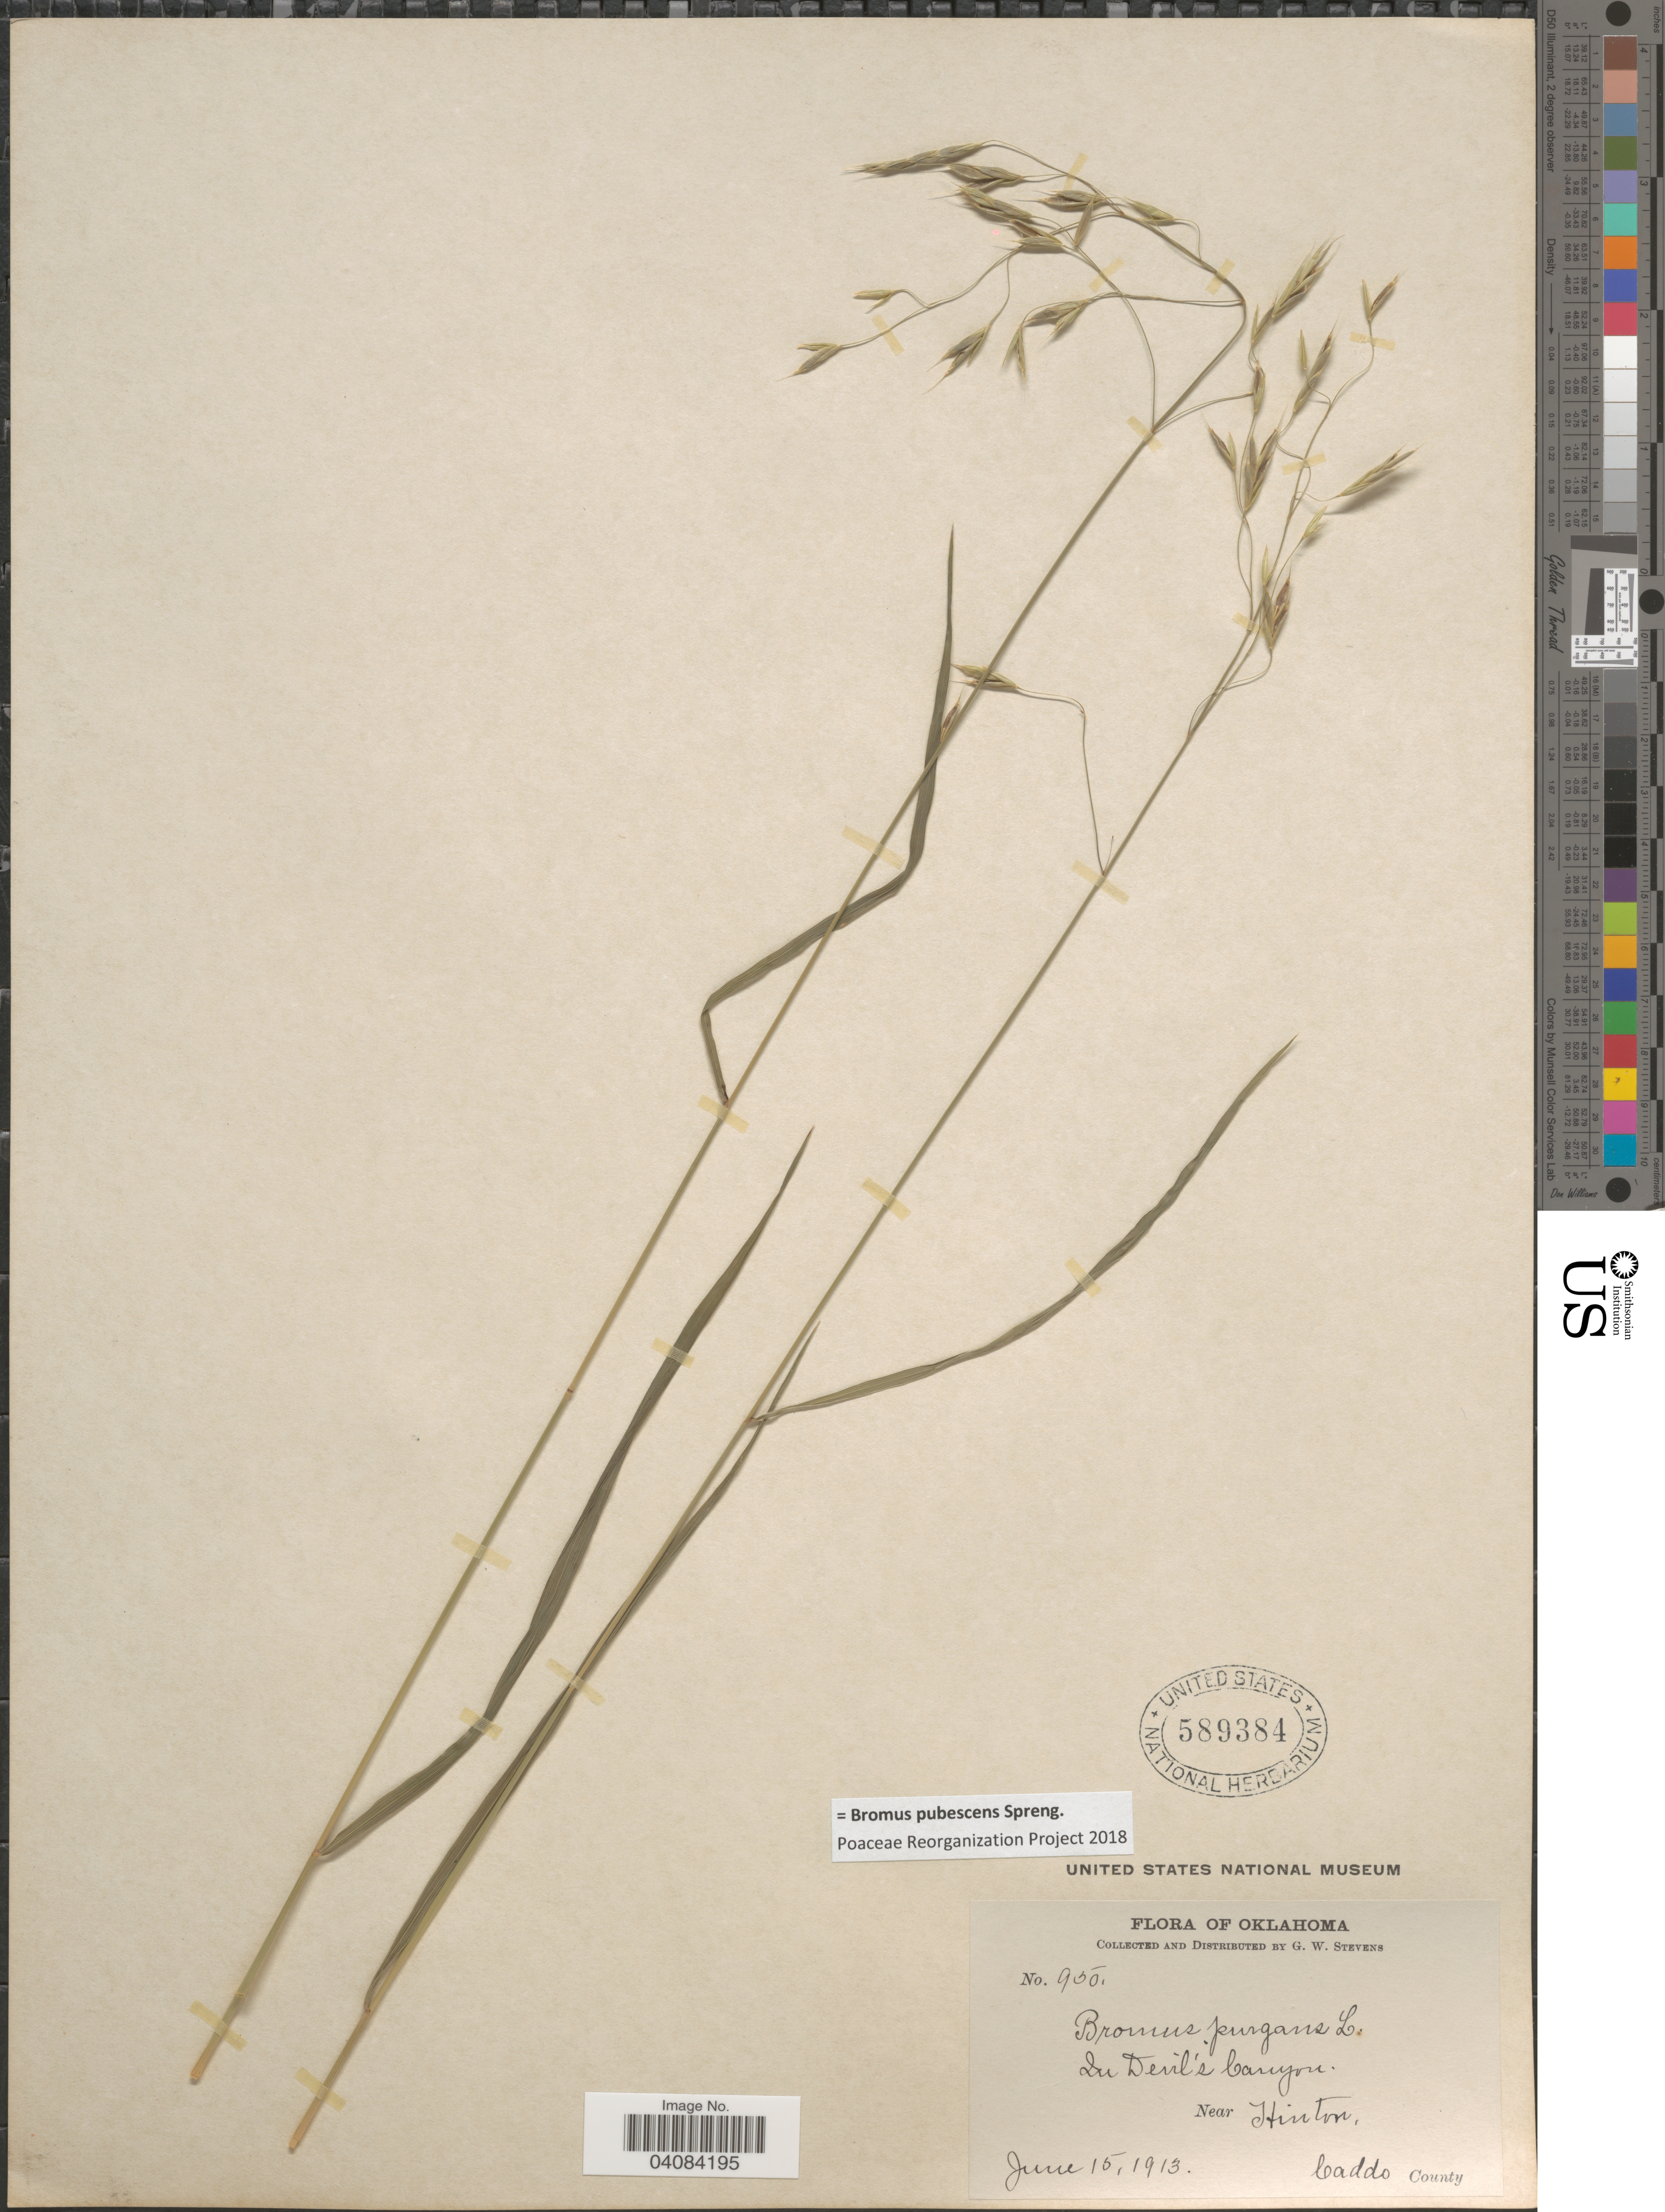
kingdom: Plantae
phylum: Tracheophyta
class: Liliopsida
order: Poales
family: Poaceae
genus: Bromus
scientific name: Bromus pubescens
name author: Muhl. ex Willd.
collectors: G. W. Stevens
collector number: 950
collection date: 1913-06-15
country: United States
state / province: Oklahoma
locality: In Devil's Canyon. Near Hinton, Caddo County.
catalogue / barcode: US 589384